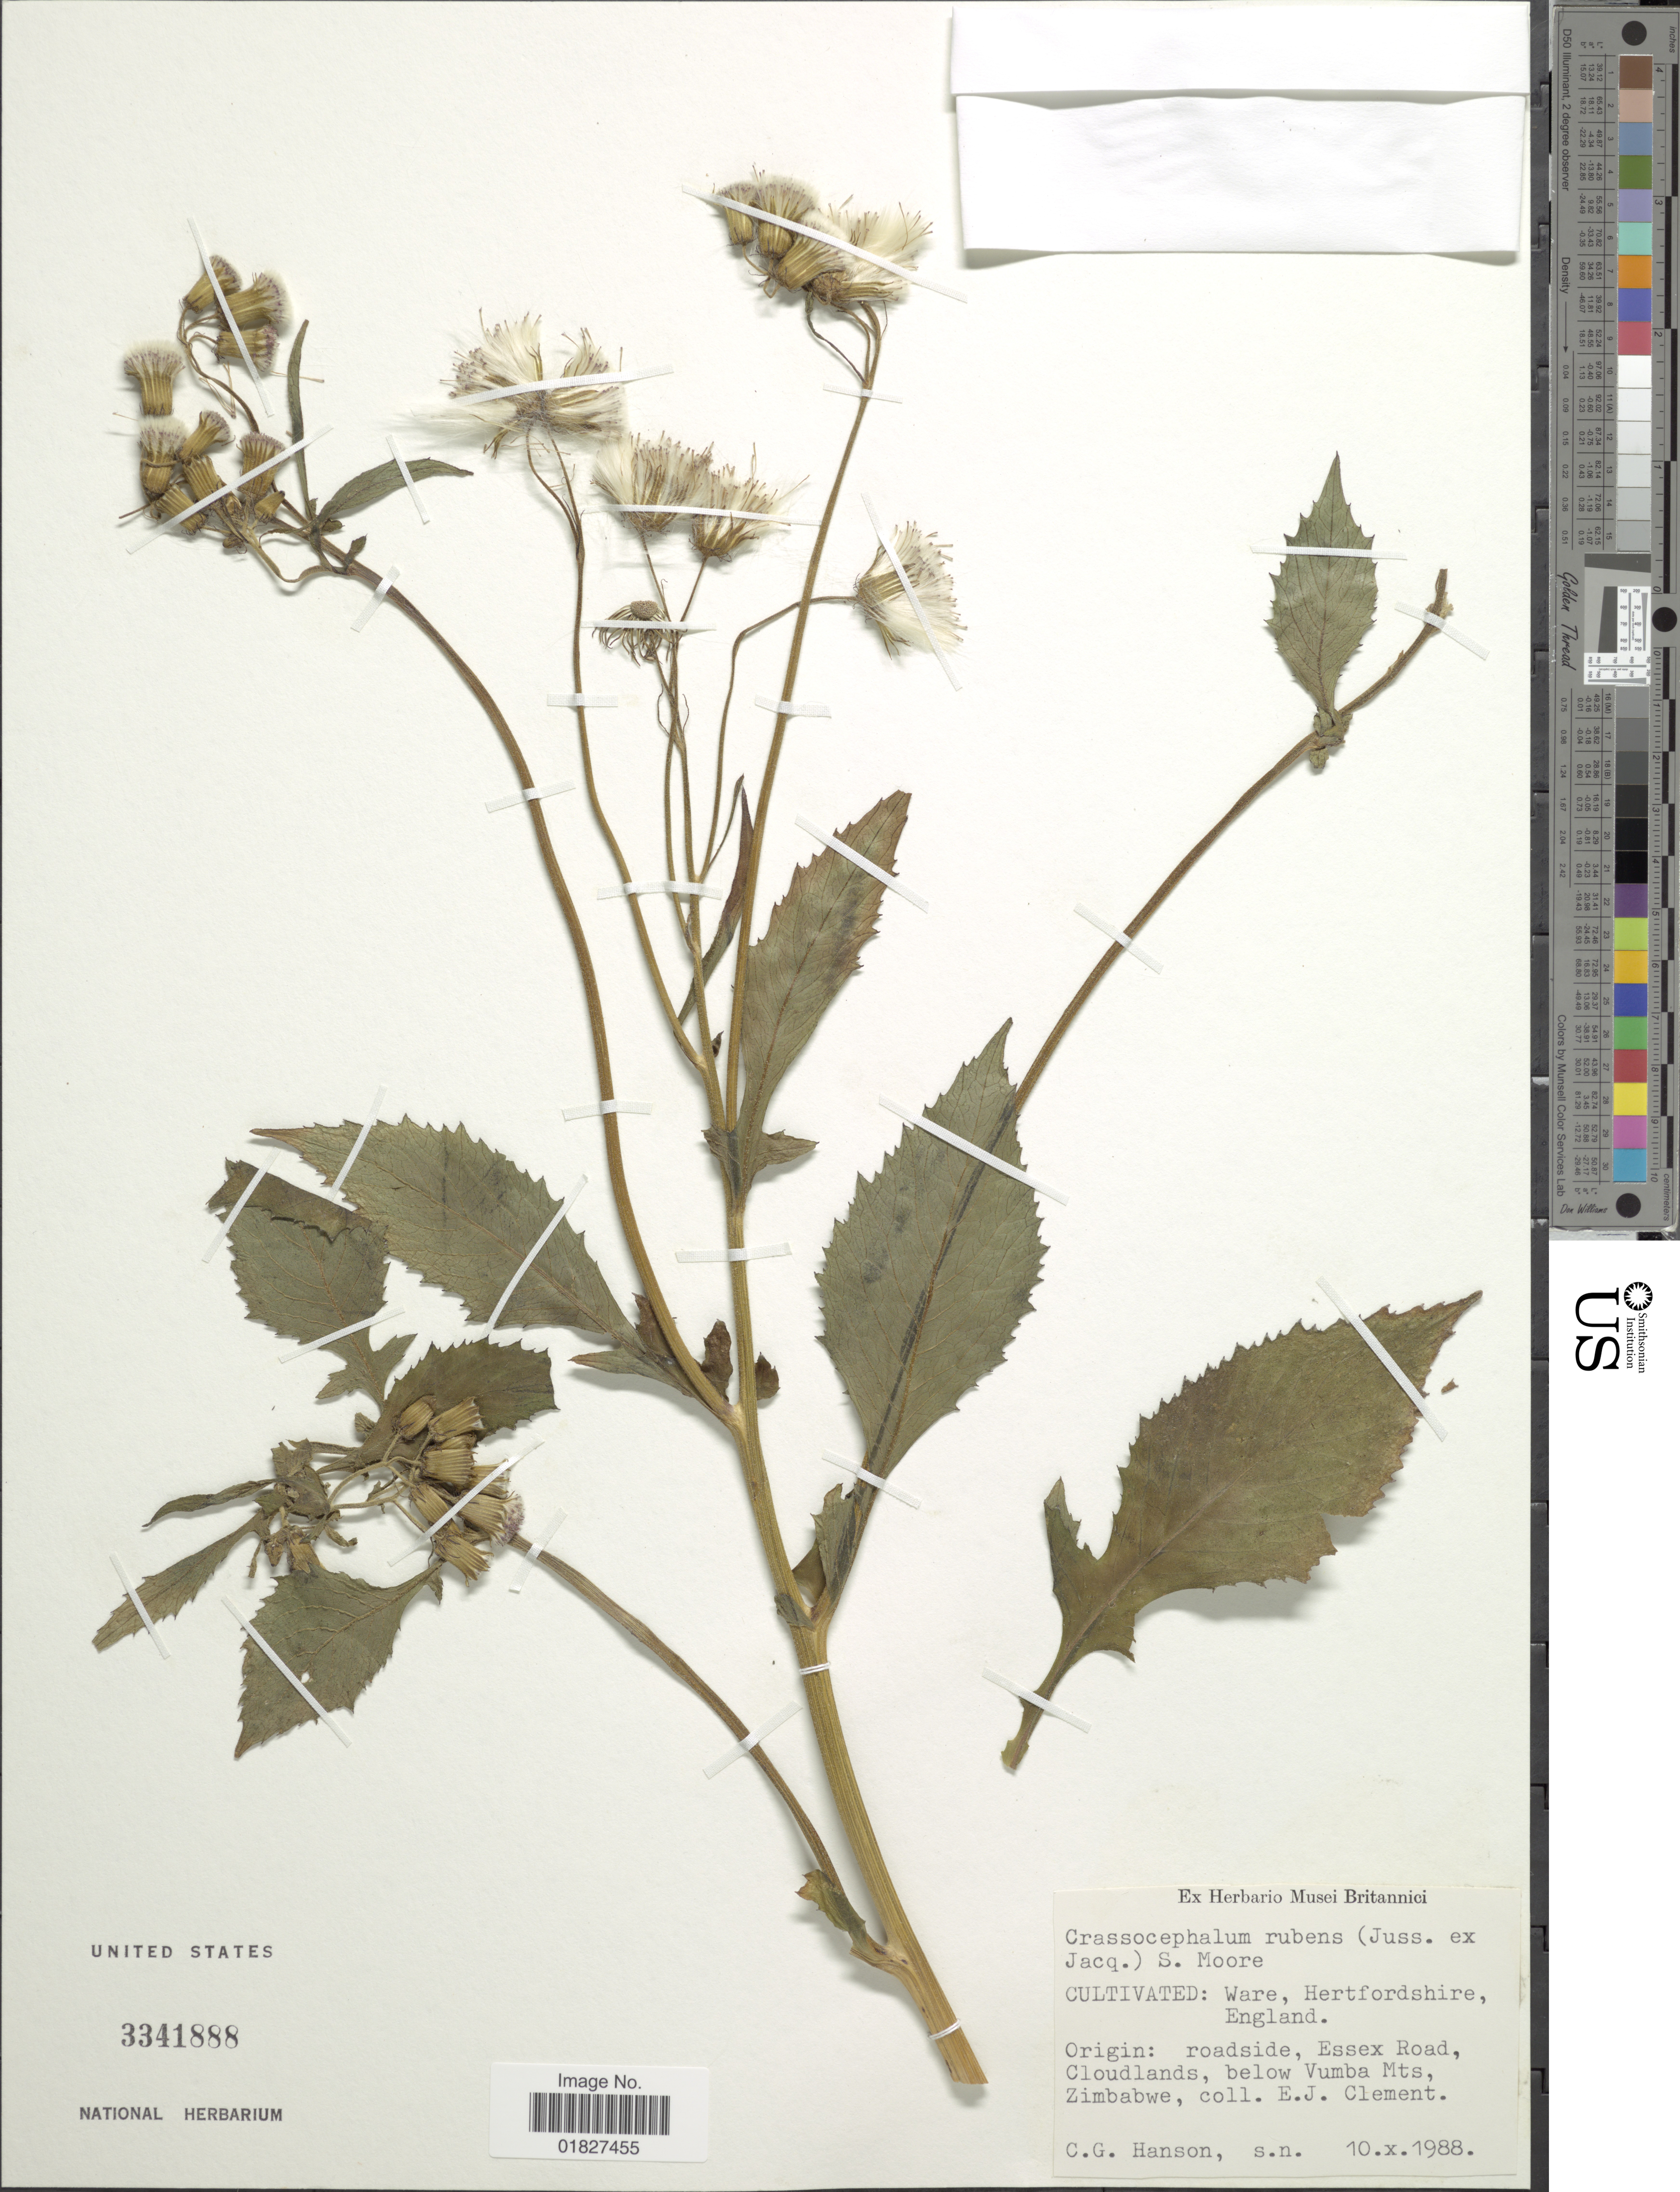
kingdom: Plantae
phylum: Tracheophyta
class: Magnoliopsida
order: Asterales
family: Asteraceae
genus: Crassocephalum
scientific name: Crassocephalum rubens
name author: (Juss. ex Jacq.) S. Moore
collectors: C. Hanson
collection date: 1988-10-10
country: United Kingdom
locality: Ware, Hertfordshire, England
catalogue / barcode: US 3341888